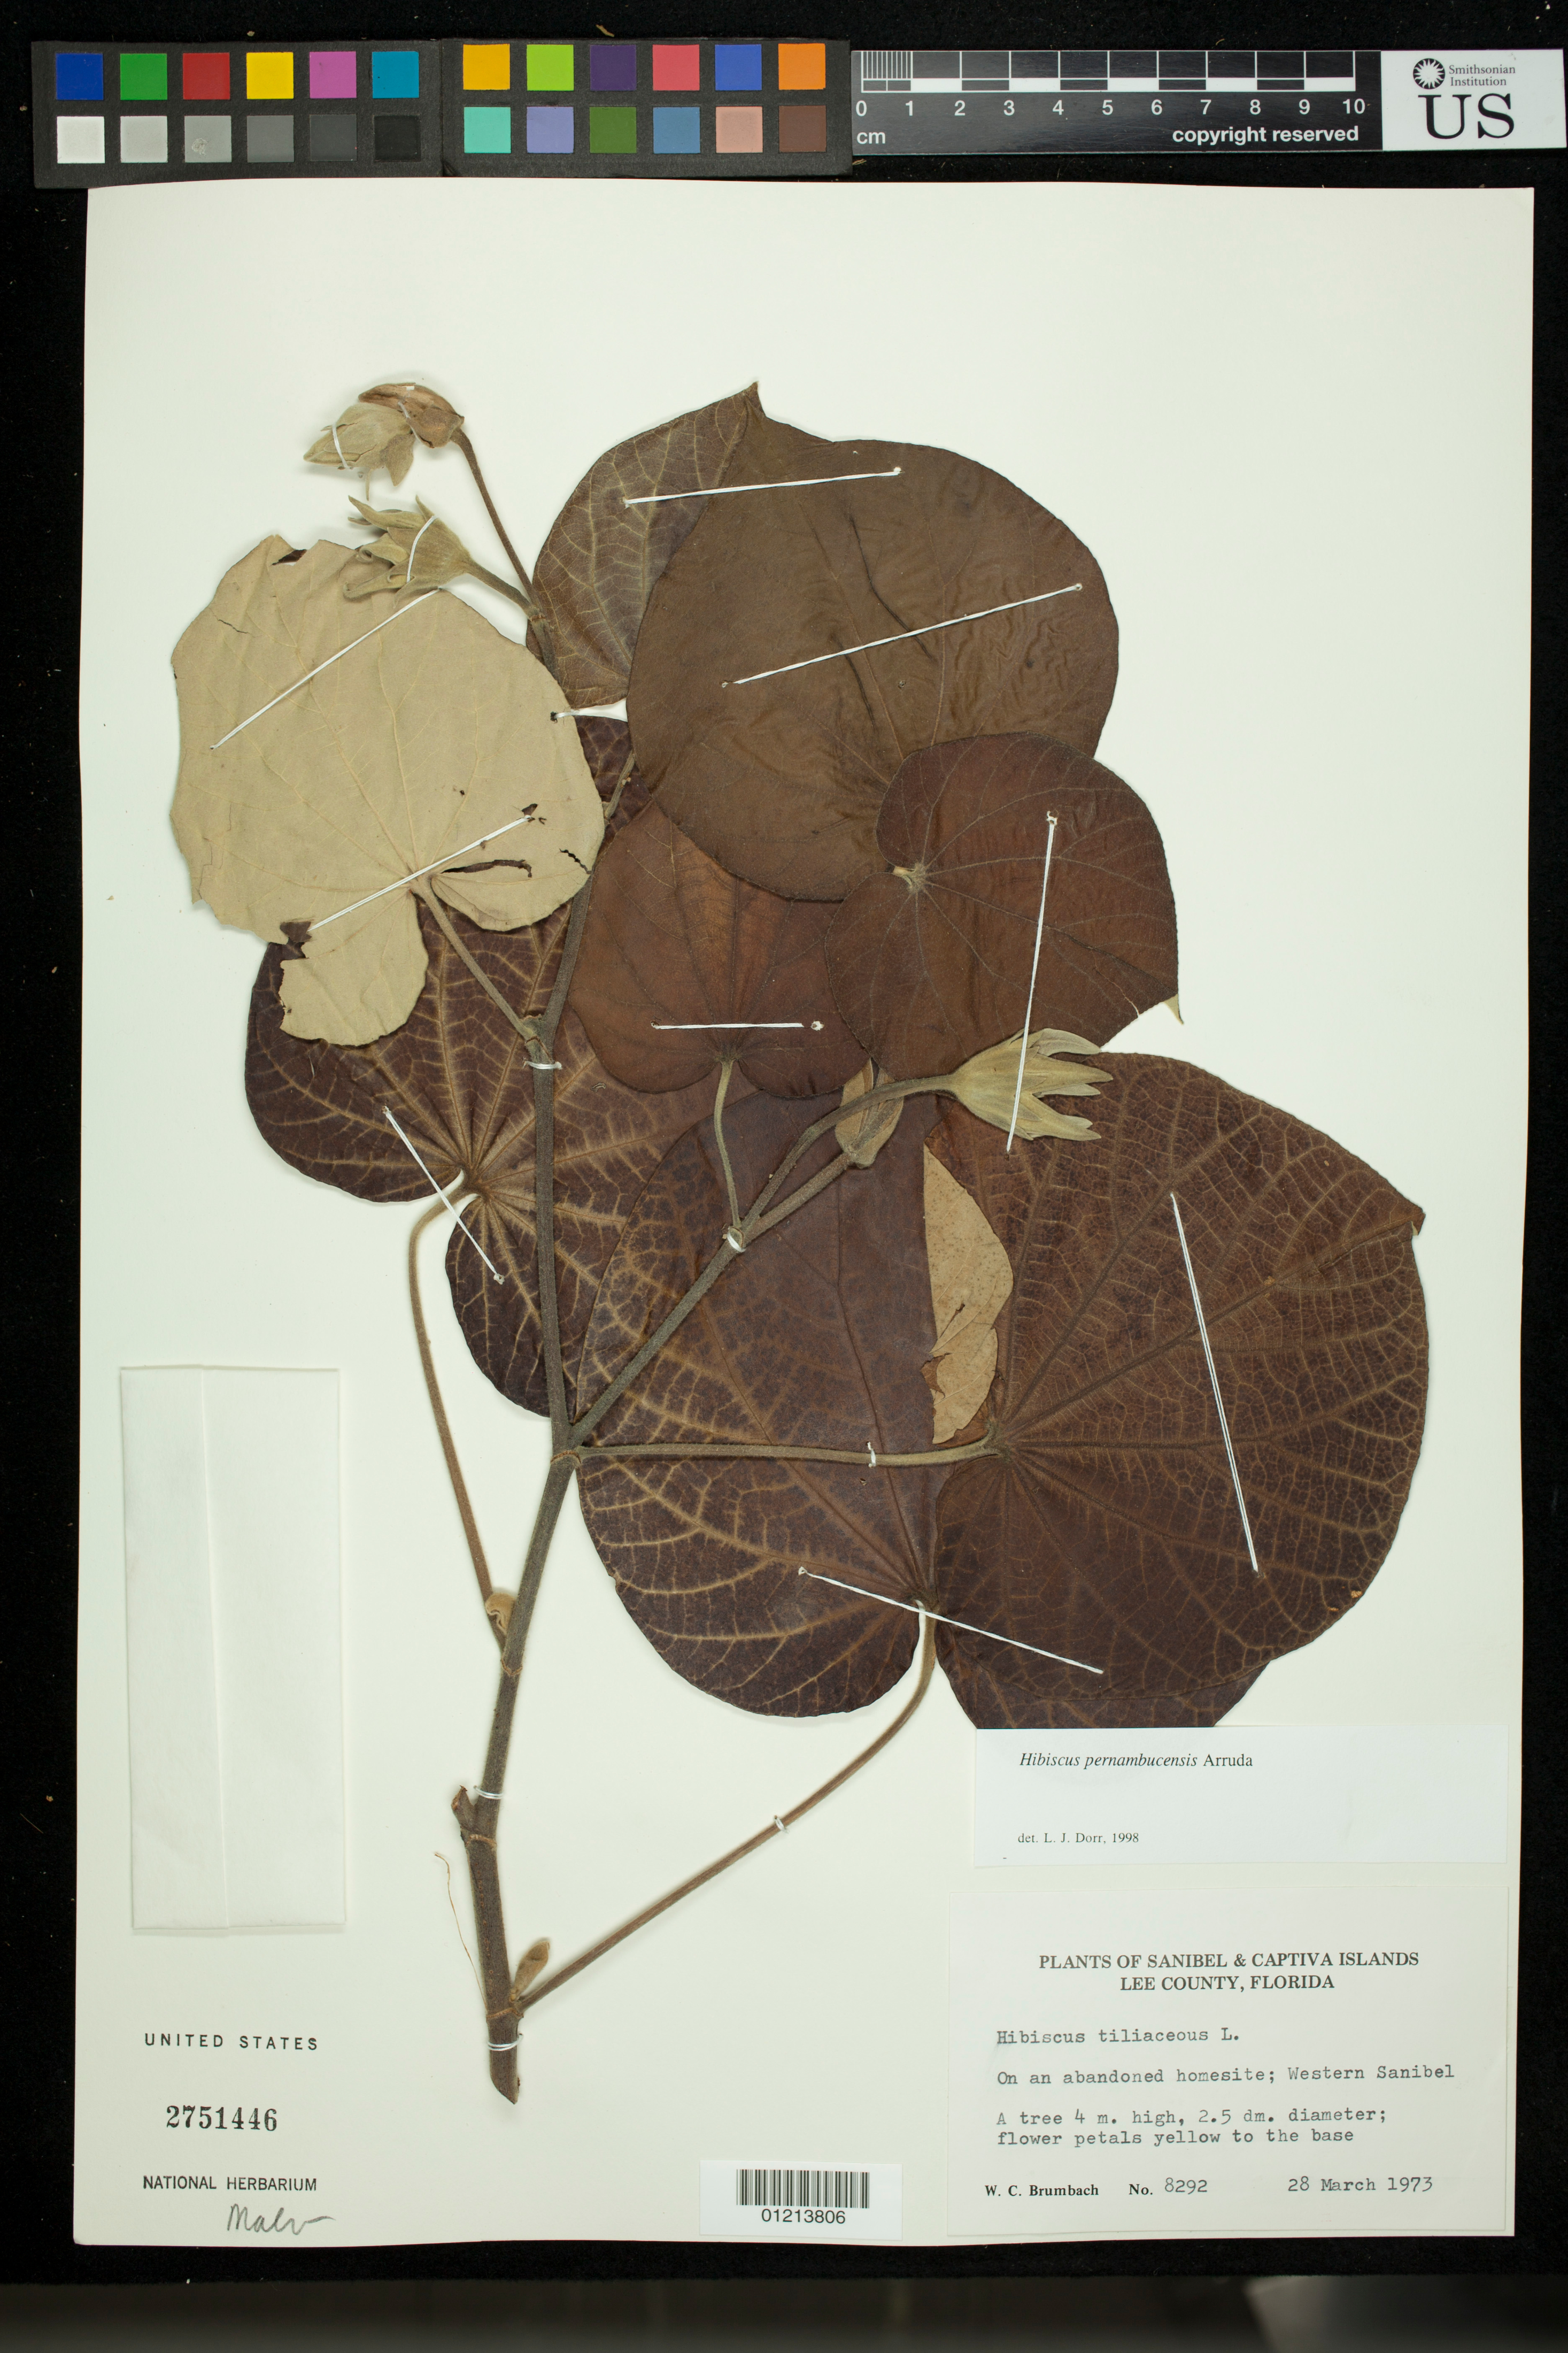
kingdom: Plantae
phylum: Tracheophyta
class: Magnoliopsida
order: Malvales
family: Malvaceae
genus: Talipariti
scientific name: Talipariti tiliaceum var. pernambucense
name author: (Arruda) Fryxell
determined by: Dorr, Laurence J., Curator (BOT), Smithsonian Institution - National Museum of Natural History (UNITED STATES)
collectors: W. C. Brumbach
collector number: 8292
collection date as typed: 28 Mar 1973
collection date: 1973-03-28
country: United States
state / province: Florida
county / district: Lee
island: Sanibel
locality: Lee County: On an abandoned homesite; Western Sanibel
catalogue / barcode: US 2751446